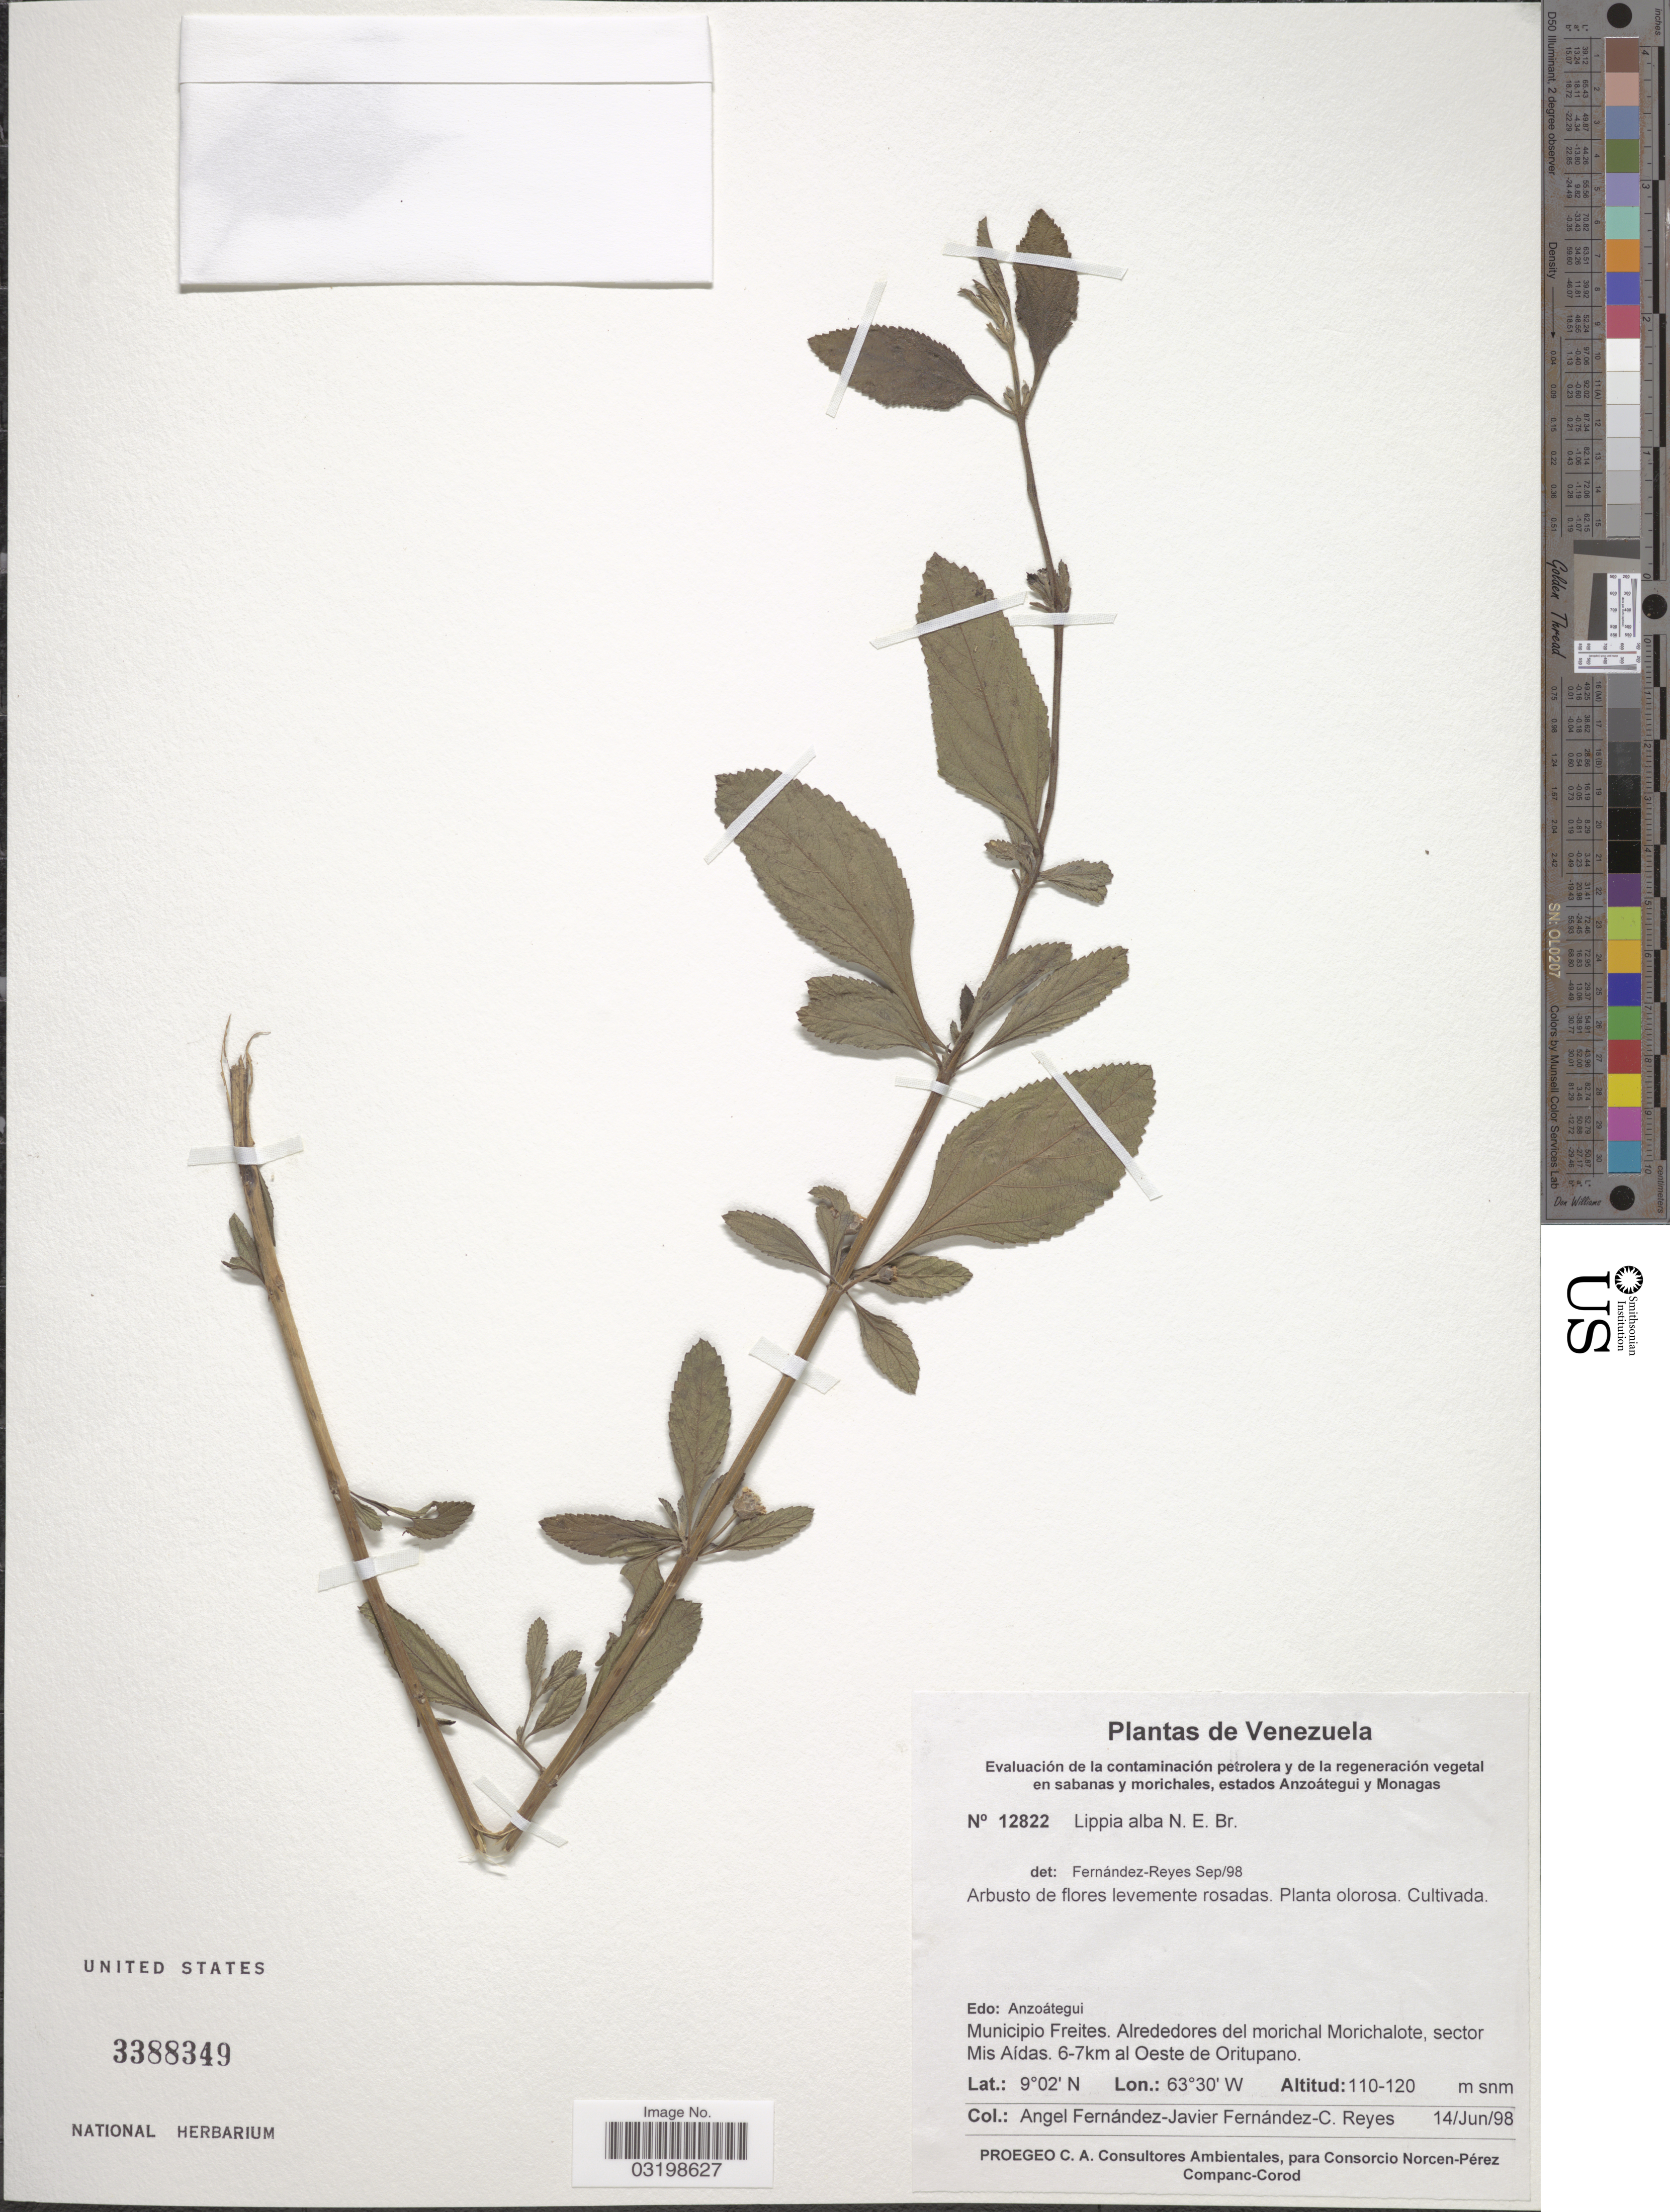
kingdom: Plantae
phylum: Tracheophyta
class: Magnoliopsida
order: Lamiales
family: Verbenaceae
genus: Lippia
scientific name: Lippia alba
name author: (Mill.) N.E. Br. ex Britton & P. Wilson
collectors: Á. Fernández, J. Fernández & C. Reyes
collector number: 12822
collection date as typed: Transcribed d/m/y: 14/6/98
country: Venezuela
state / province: Anzoategui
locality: Municipio Freites. Alrededores del morichal Morichalote, sector Mis Aídas. 6-7km al Oeste de Oritupano.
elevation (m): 110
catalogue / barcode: US 3388349